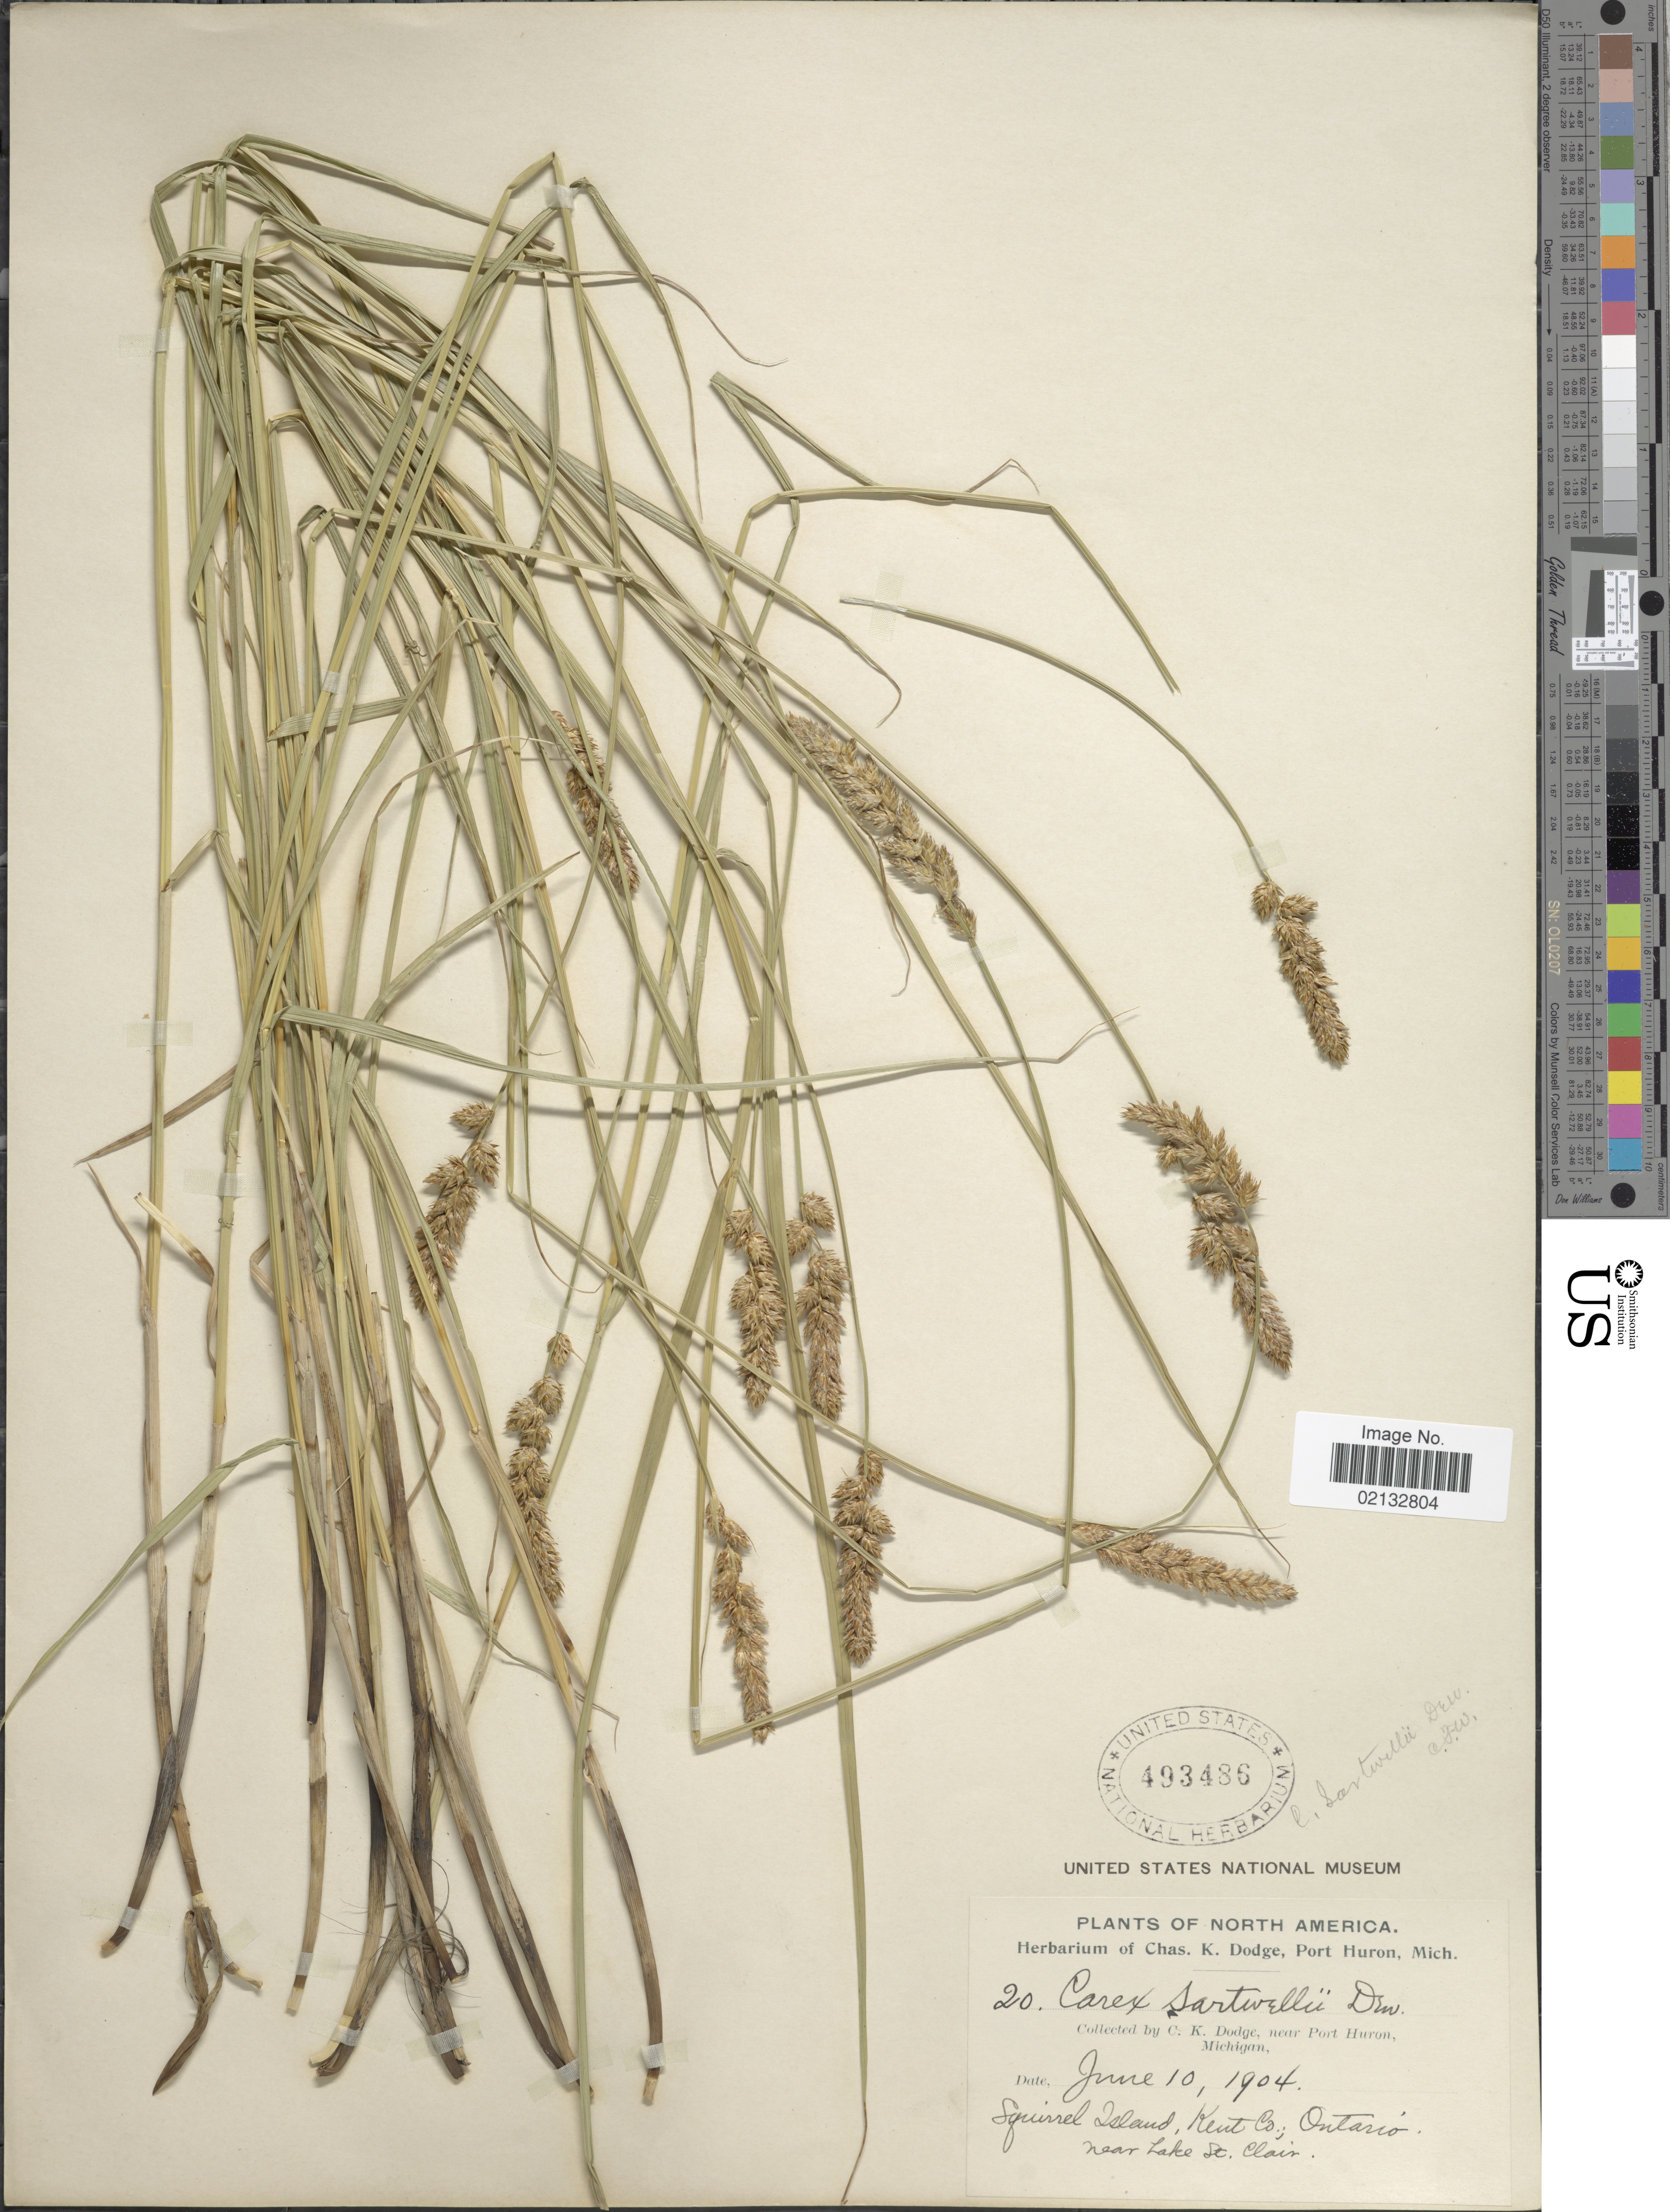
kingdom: Plantae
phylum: Tracheophyta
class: Liliopsida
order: Poales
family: Cyperaceae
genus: Carex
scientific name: Carex sartwellii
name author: Dewey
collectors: C. K. Dodge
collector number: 20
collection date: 1904-06-10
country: Canada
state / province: Ontario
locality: Squirrel Island, Kent Co. near Lake St. Clair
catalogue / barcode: US 493486